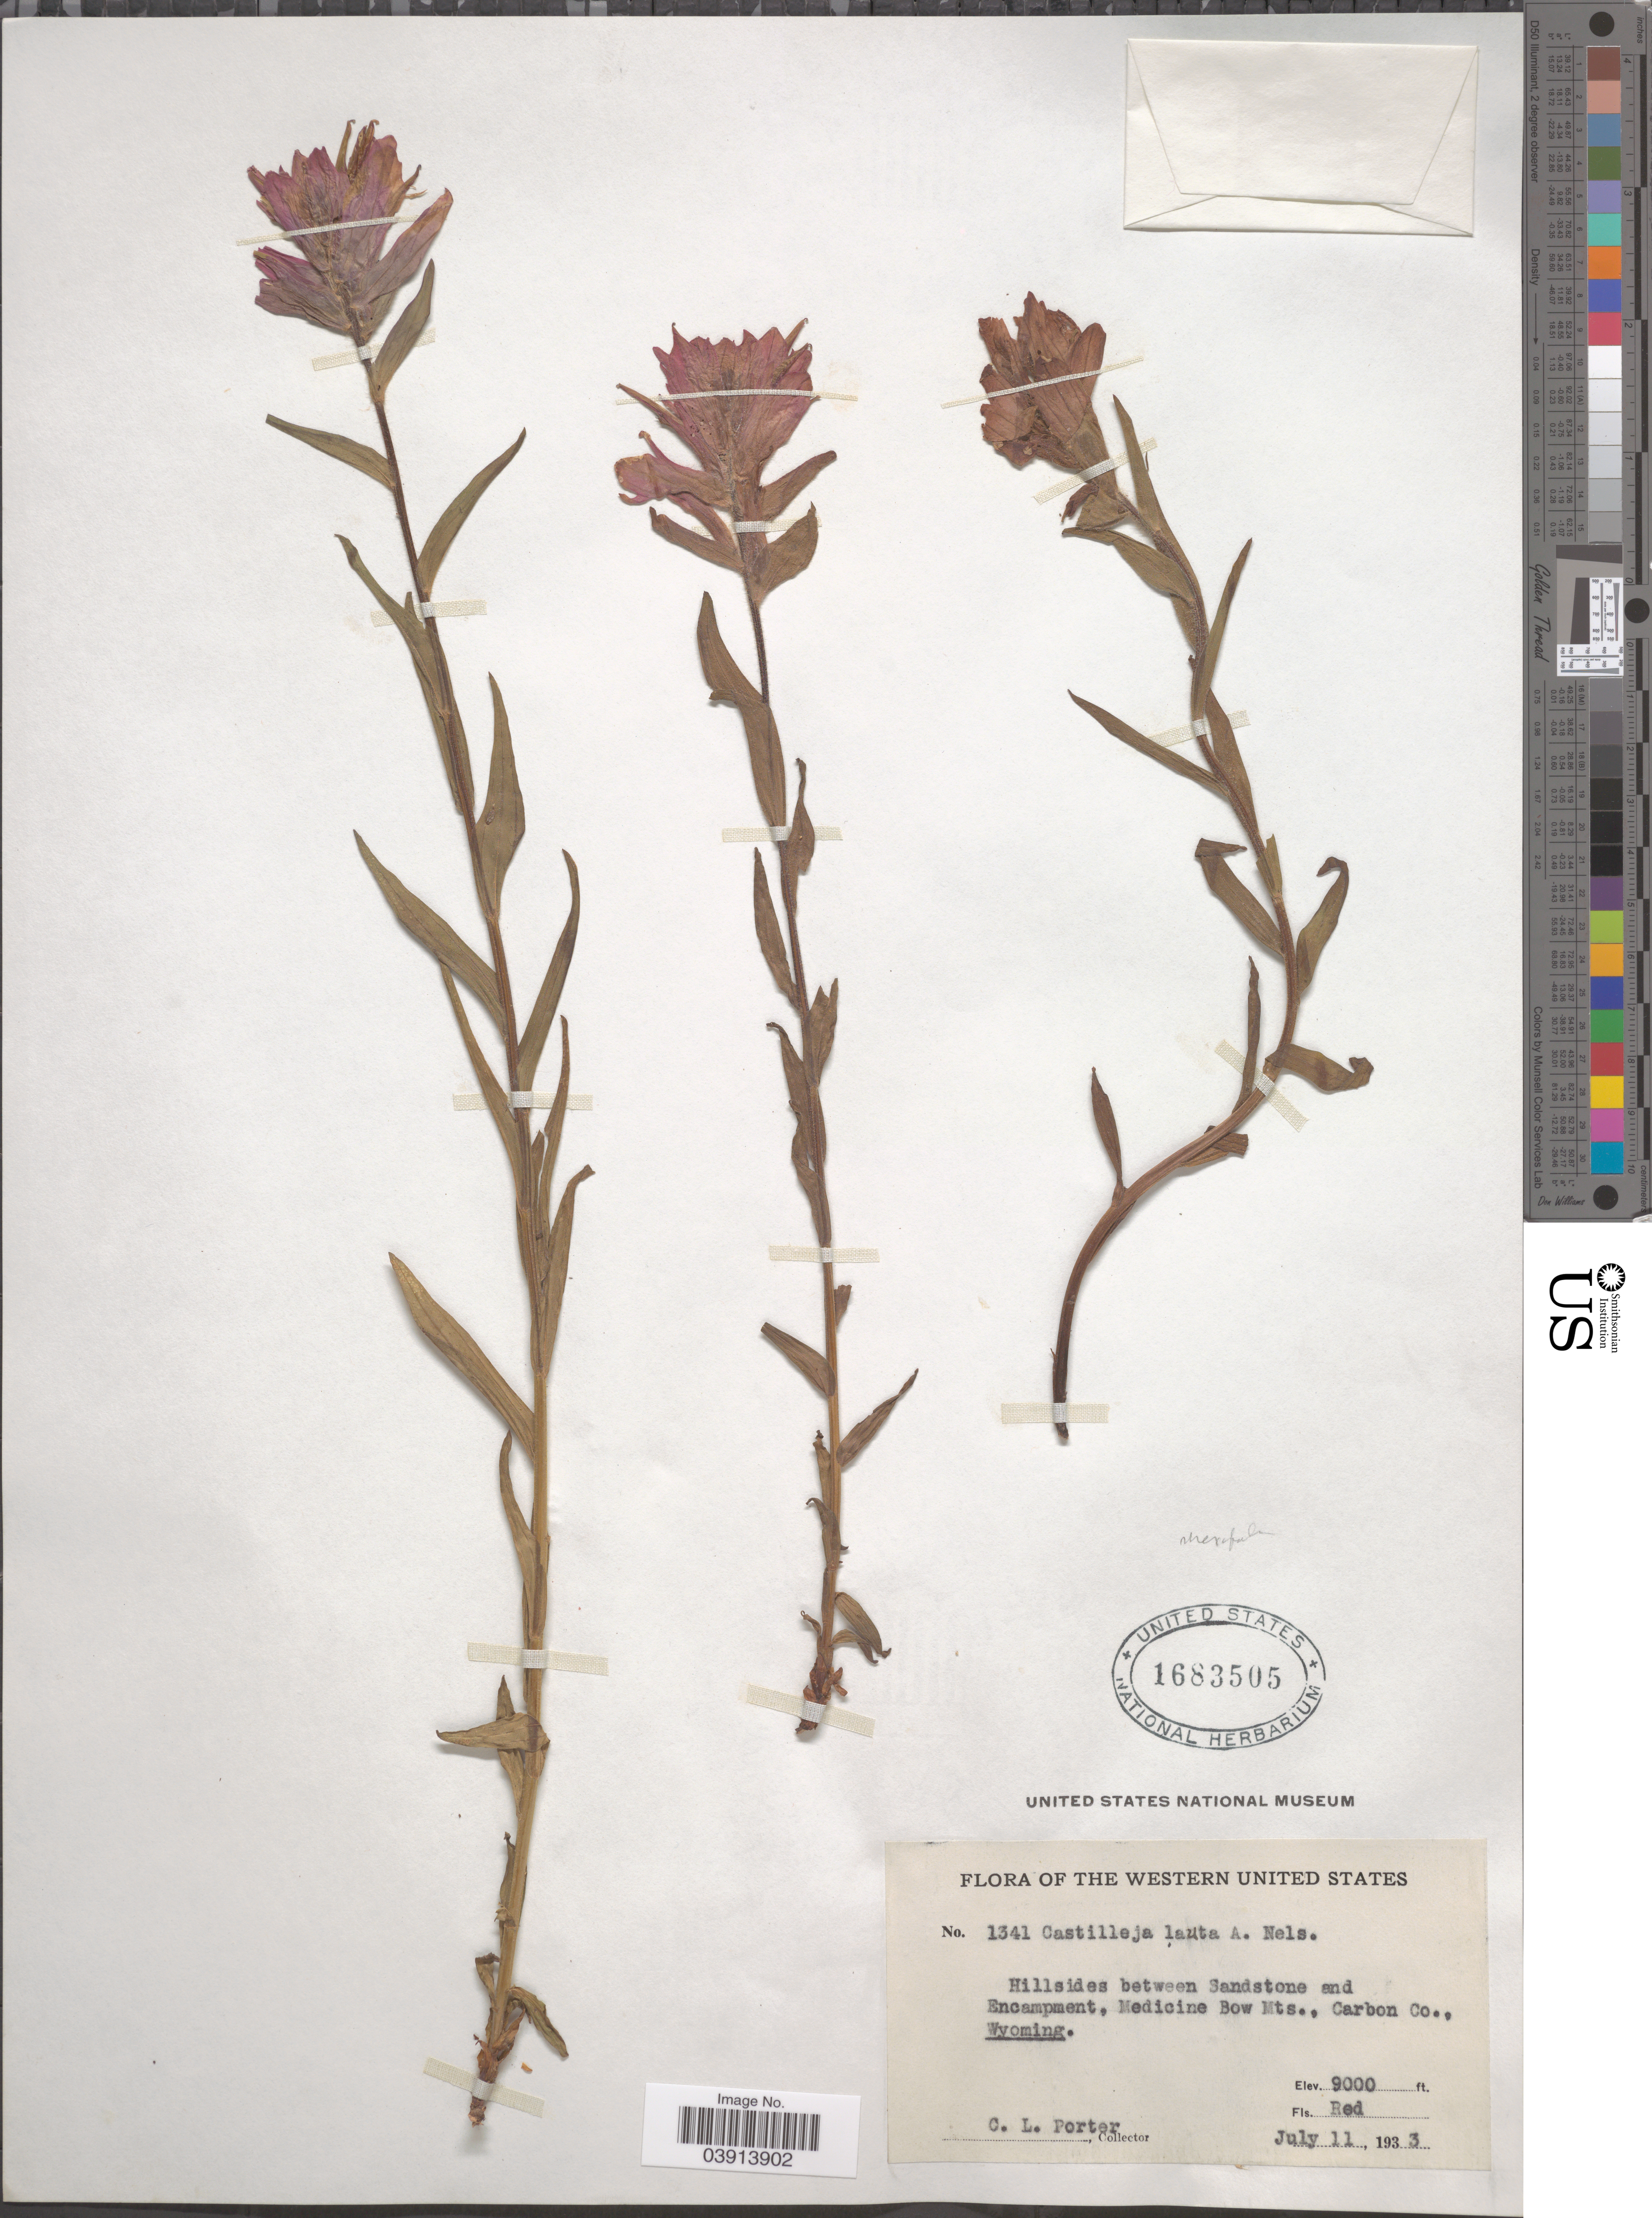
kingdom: Plantae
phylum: Tracheophyta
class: Magnoliopsida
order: Lamiales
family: Orobanchaceae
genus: Castilleja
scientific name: Castilleja rhexiifolia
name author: Rydb.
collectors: C. L. Porter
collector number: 1341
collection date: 1933-07-11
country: United States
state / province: Wyoming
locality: The Western United States. Hillsides between Sandstone and Encampment, Medicine Bow Mts., Carbon Co.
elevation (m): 2743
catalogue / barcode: US 1683505